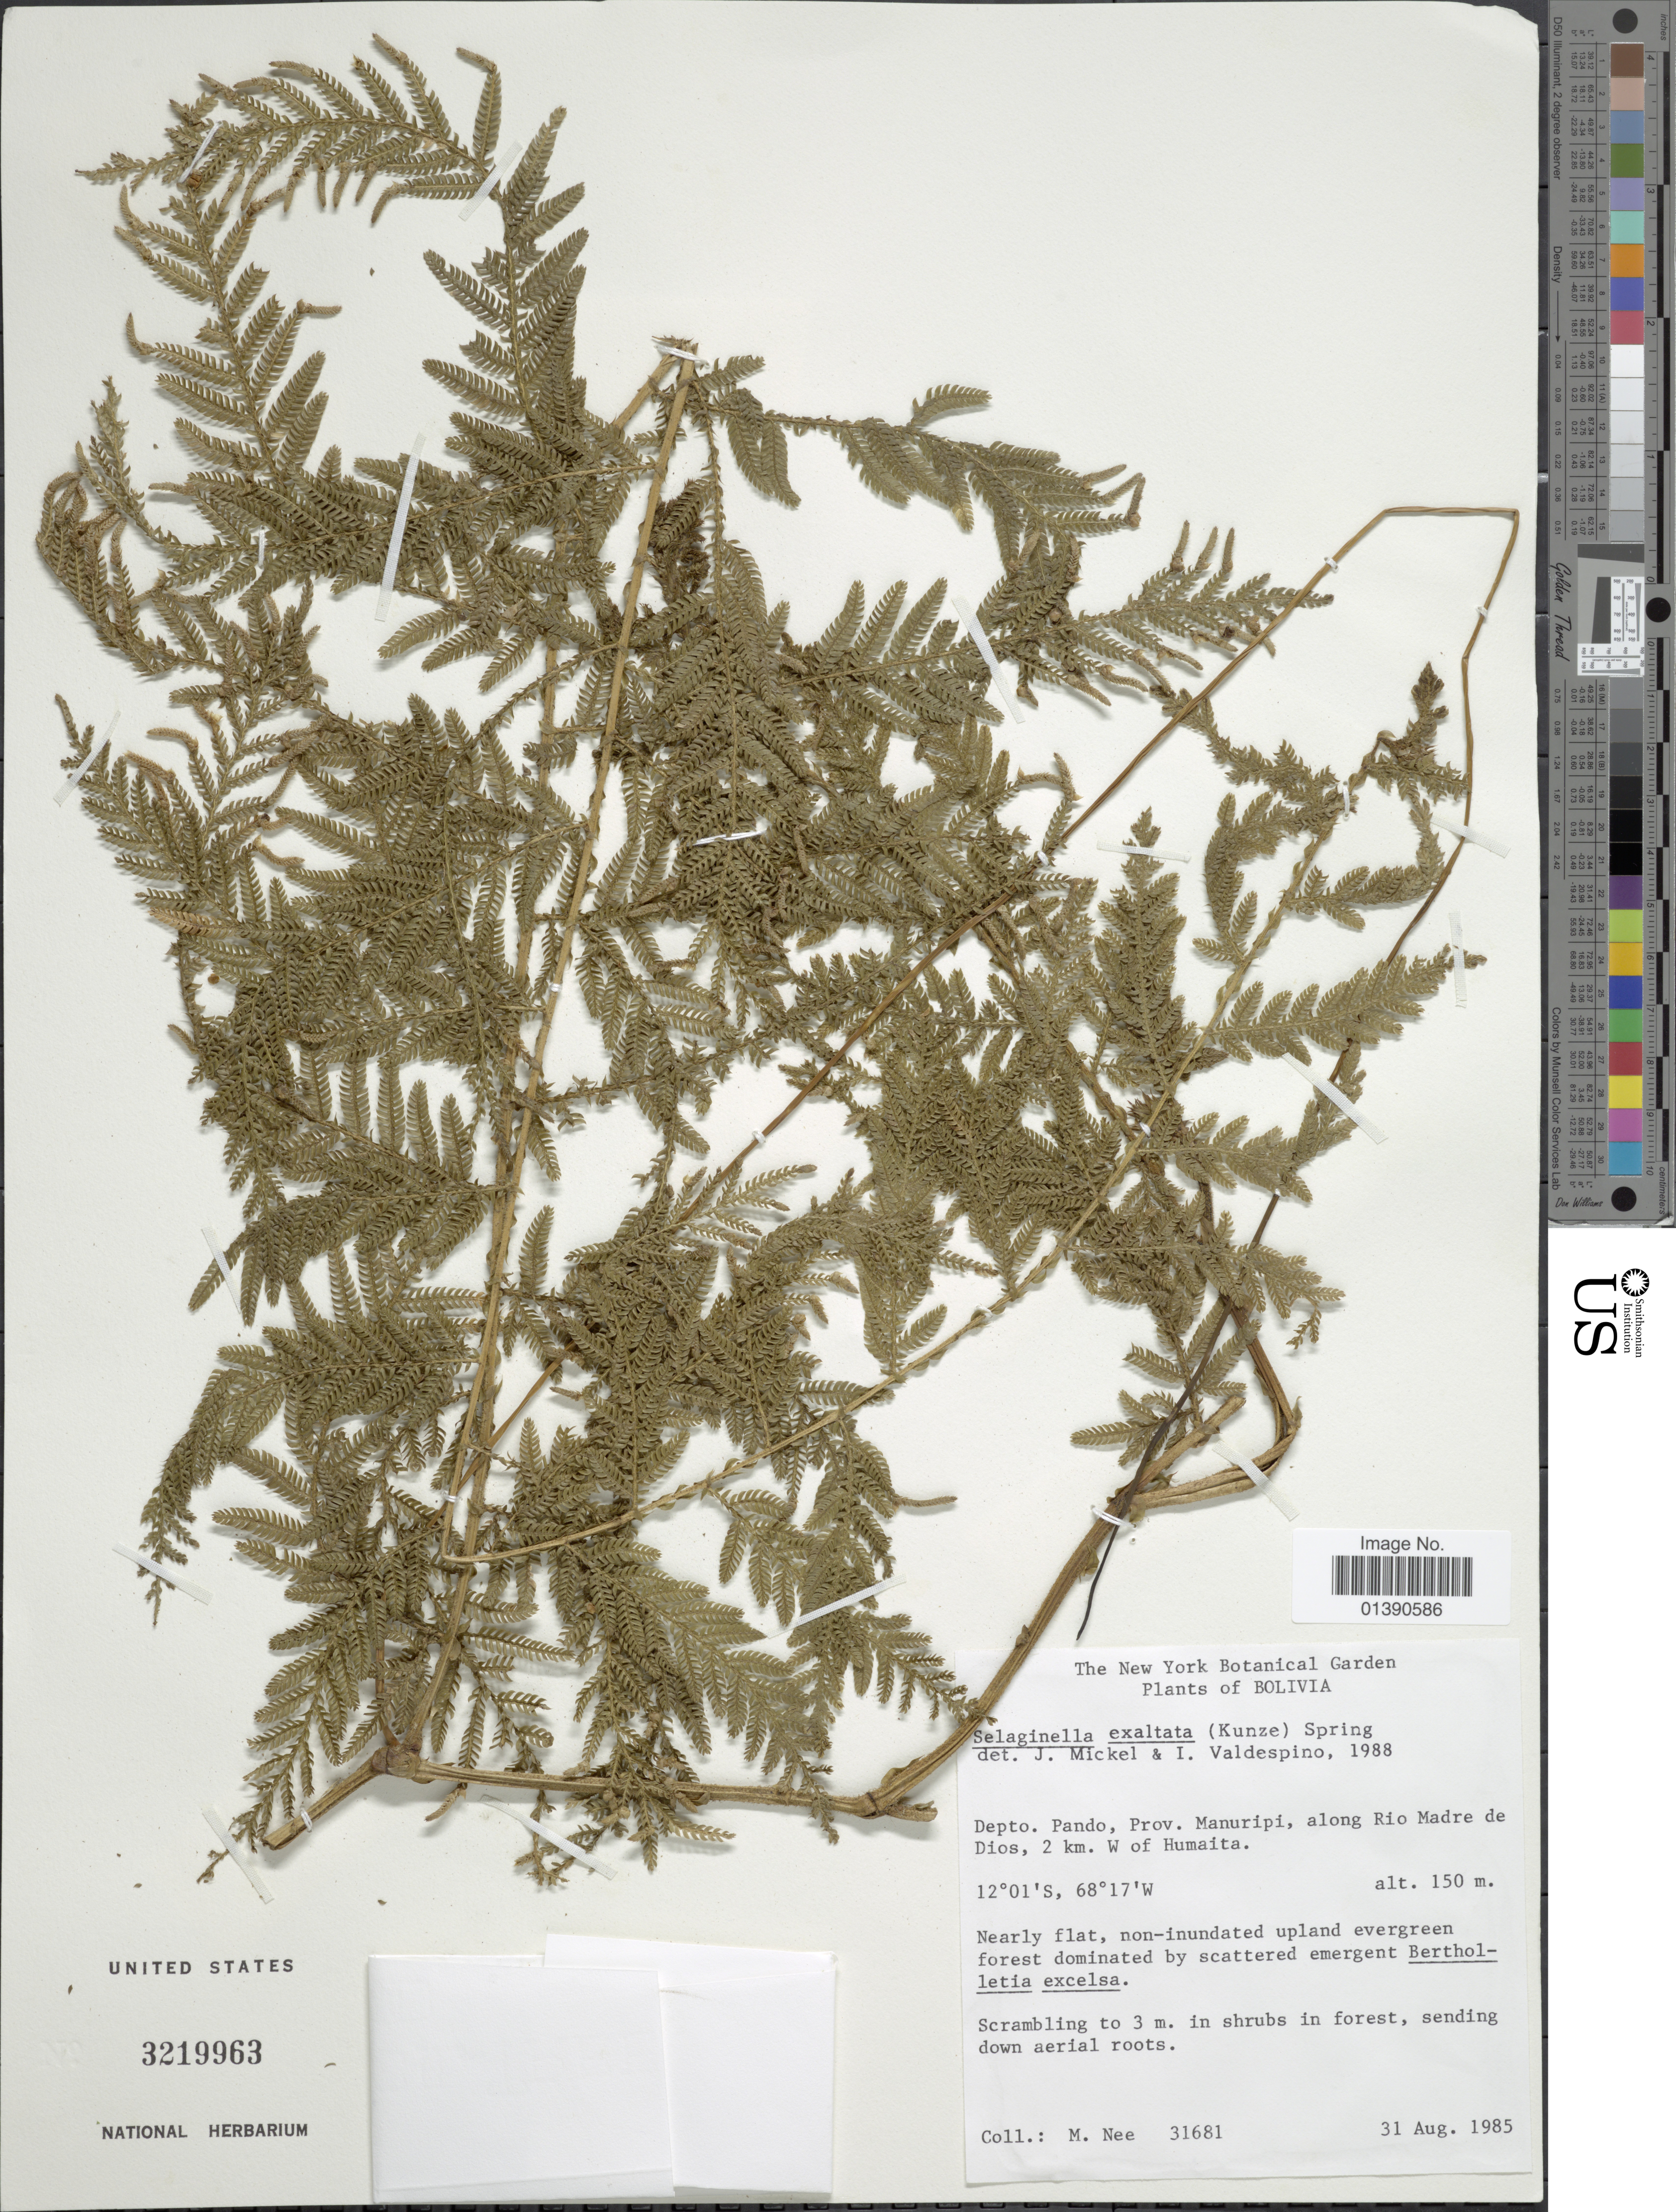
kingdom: Plantae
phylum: Tracheophyta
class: Lycopodiopsida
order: Selaginellales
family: Selaginellaceae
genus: Selaginella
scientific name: Selaginella exaltata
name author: (Kunze) Spring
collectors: M. Nee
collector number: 31681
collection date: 1985-08-31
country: Bolivia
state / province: Pando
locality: Prov. Manuripi, along Rio Madre de Dios, 2 km. W of Humaita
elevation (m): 150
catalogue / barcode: US 3219963